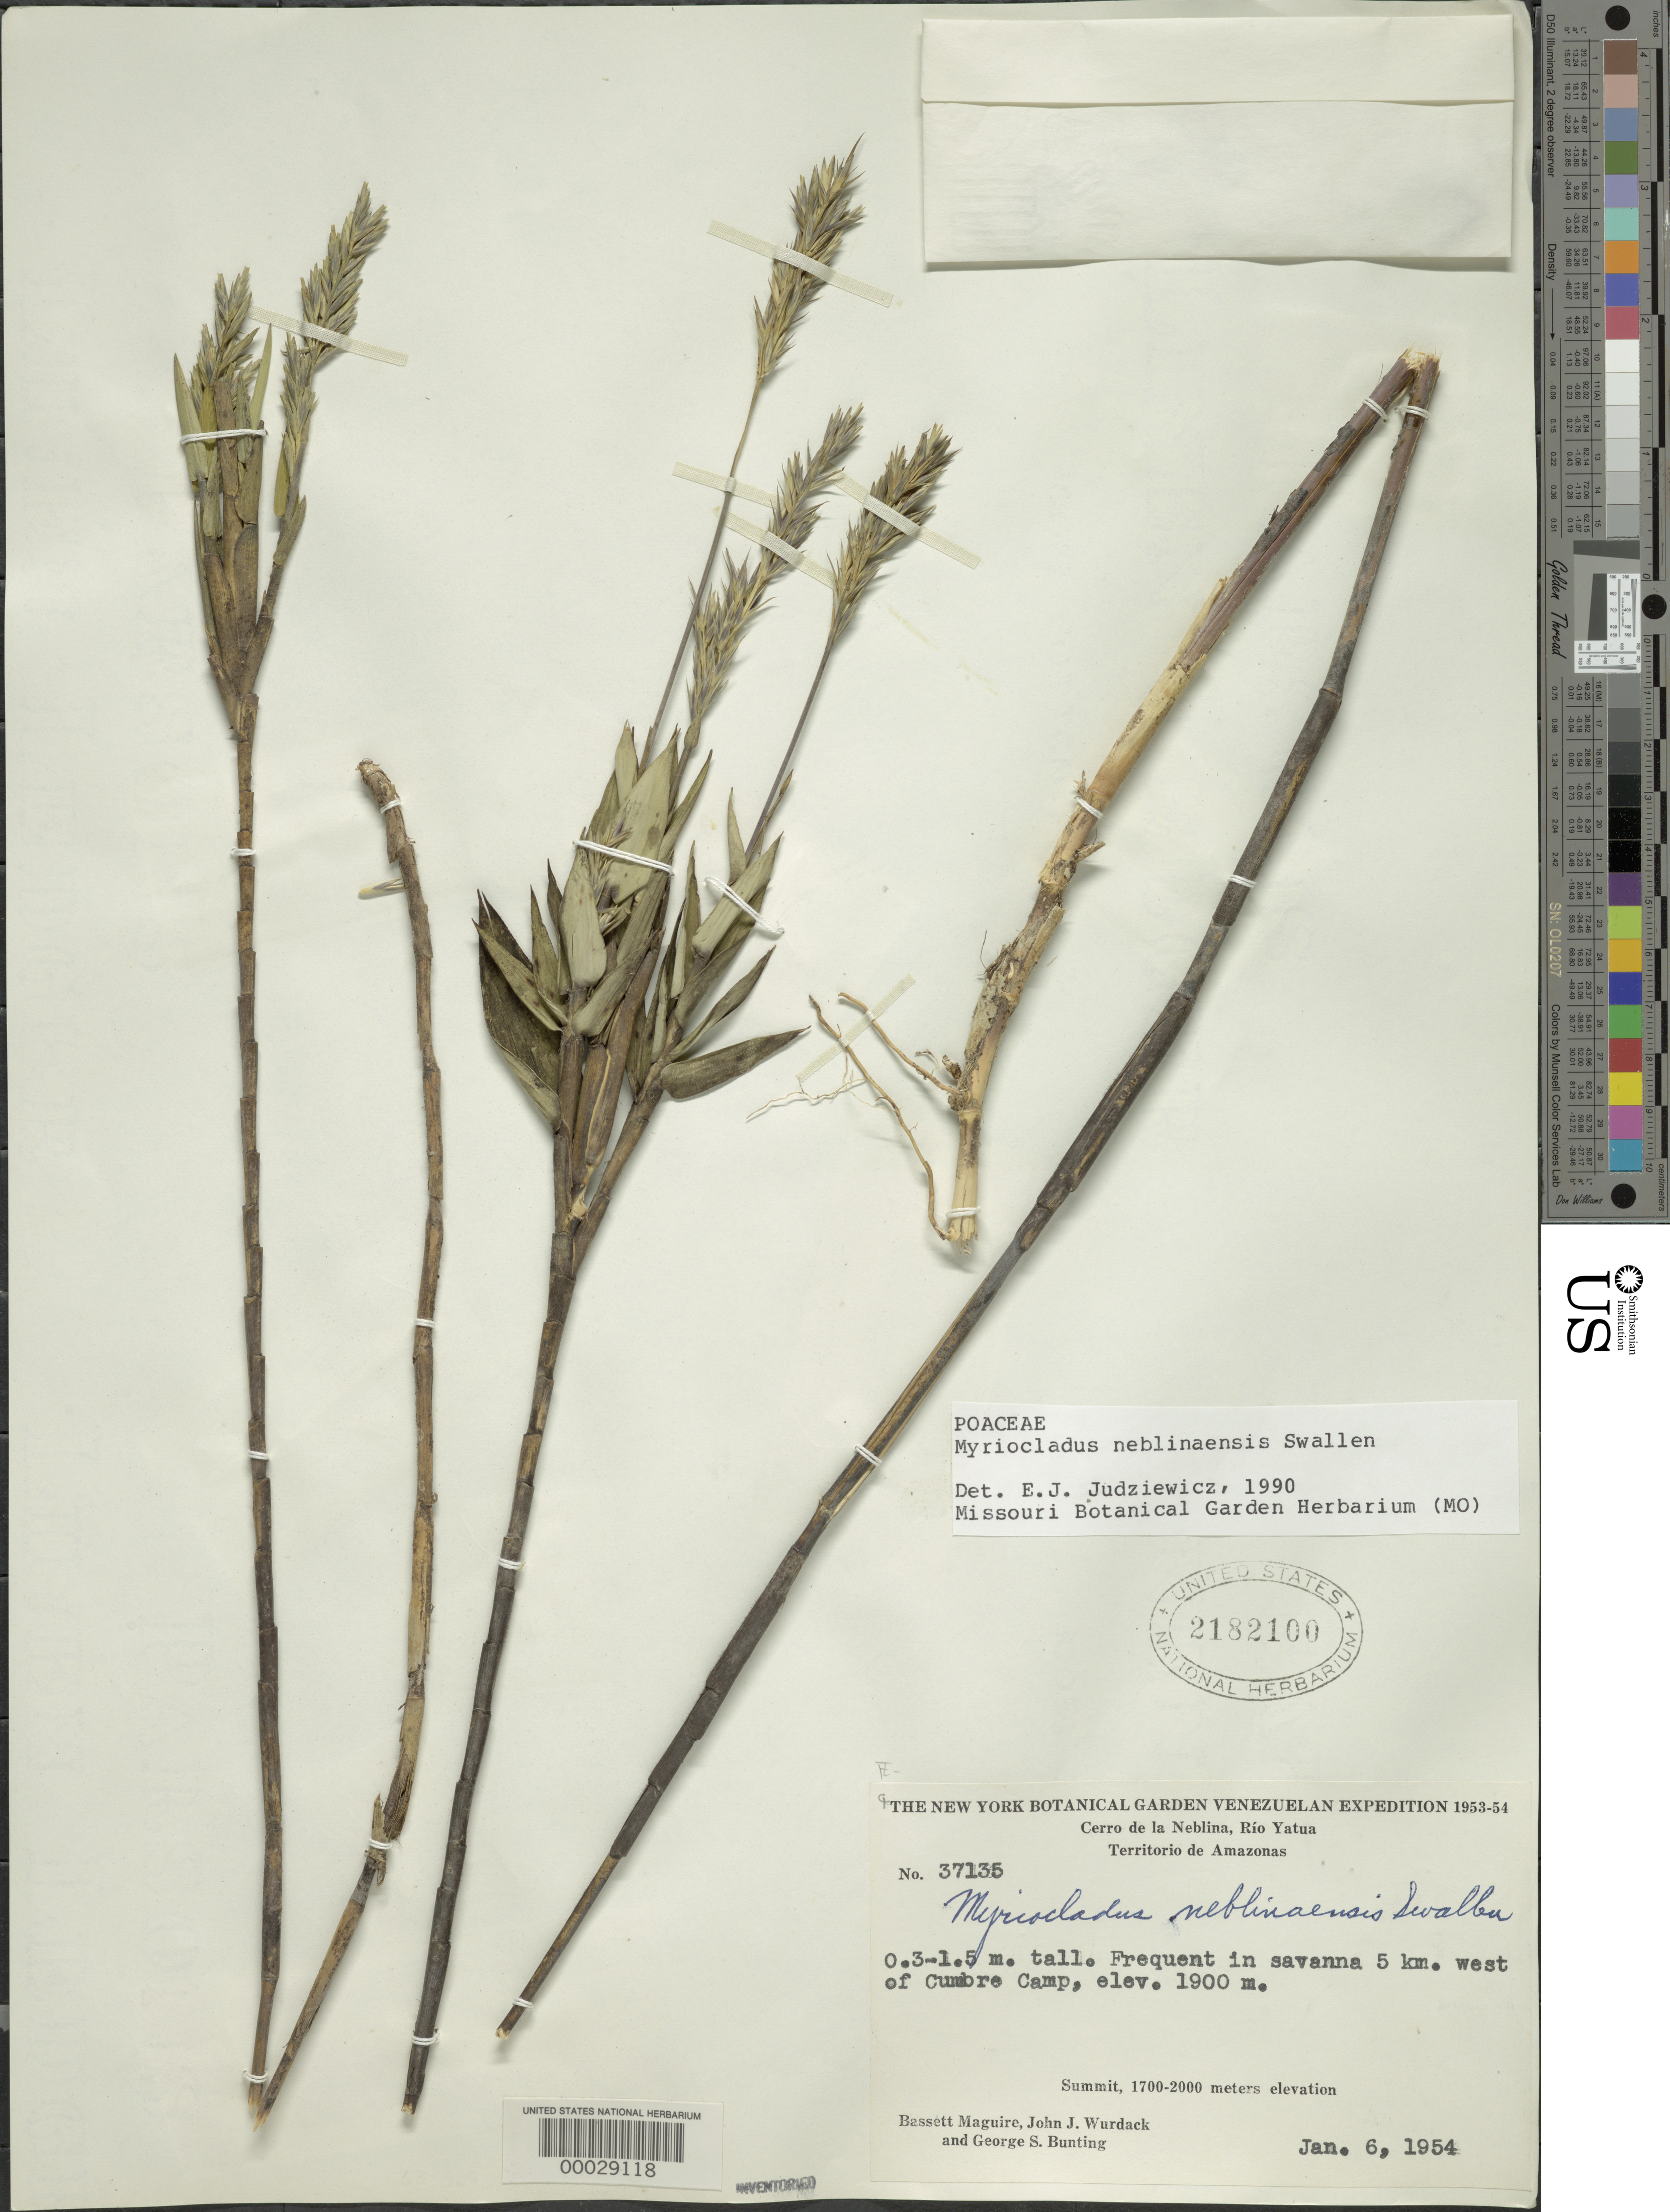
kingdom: Plantae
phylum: Tracheophyta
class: Liliopsida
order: Poales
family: Poaceae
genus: Myriocladus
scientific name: Myriocladus neblinaensis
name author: Swallen in Maguire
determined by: Judziewicz, E. J.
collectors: B. Maguire, J. J. Wurdack & G. S. Bunting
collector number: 37135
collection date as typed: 06 Jan 1954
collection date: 1954-01-06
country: Venezuela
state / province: Amazonas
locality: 5 km w of cumbre camp; summit, cerro de la neblina, rio yatua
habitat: Savanna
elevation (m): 1700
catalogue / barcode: US 2182100